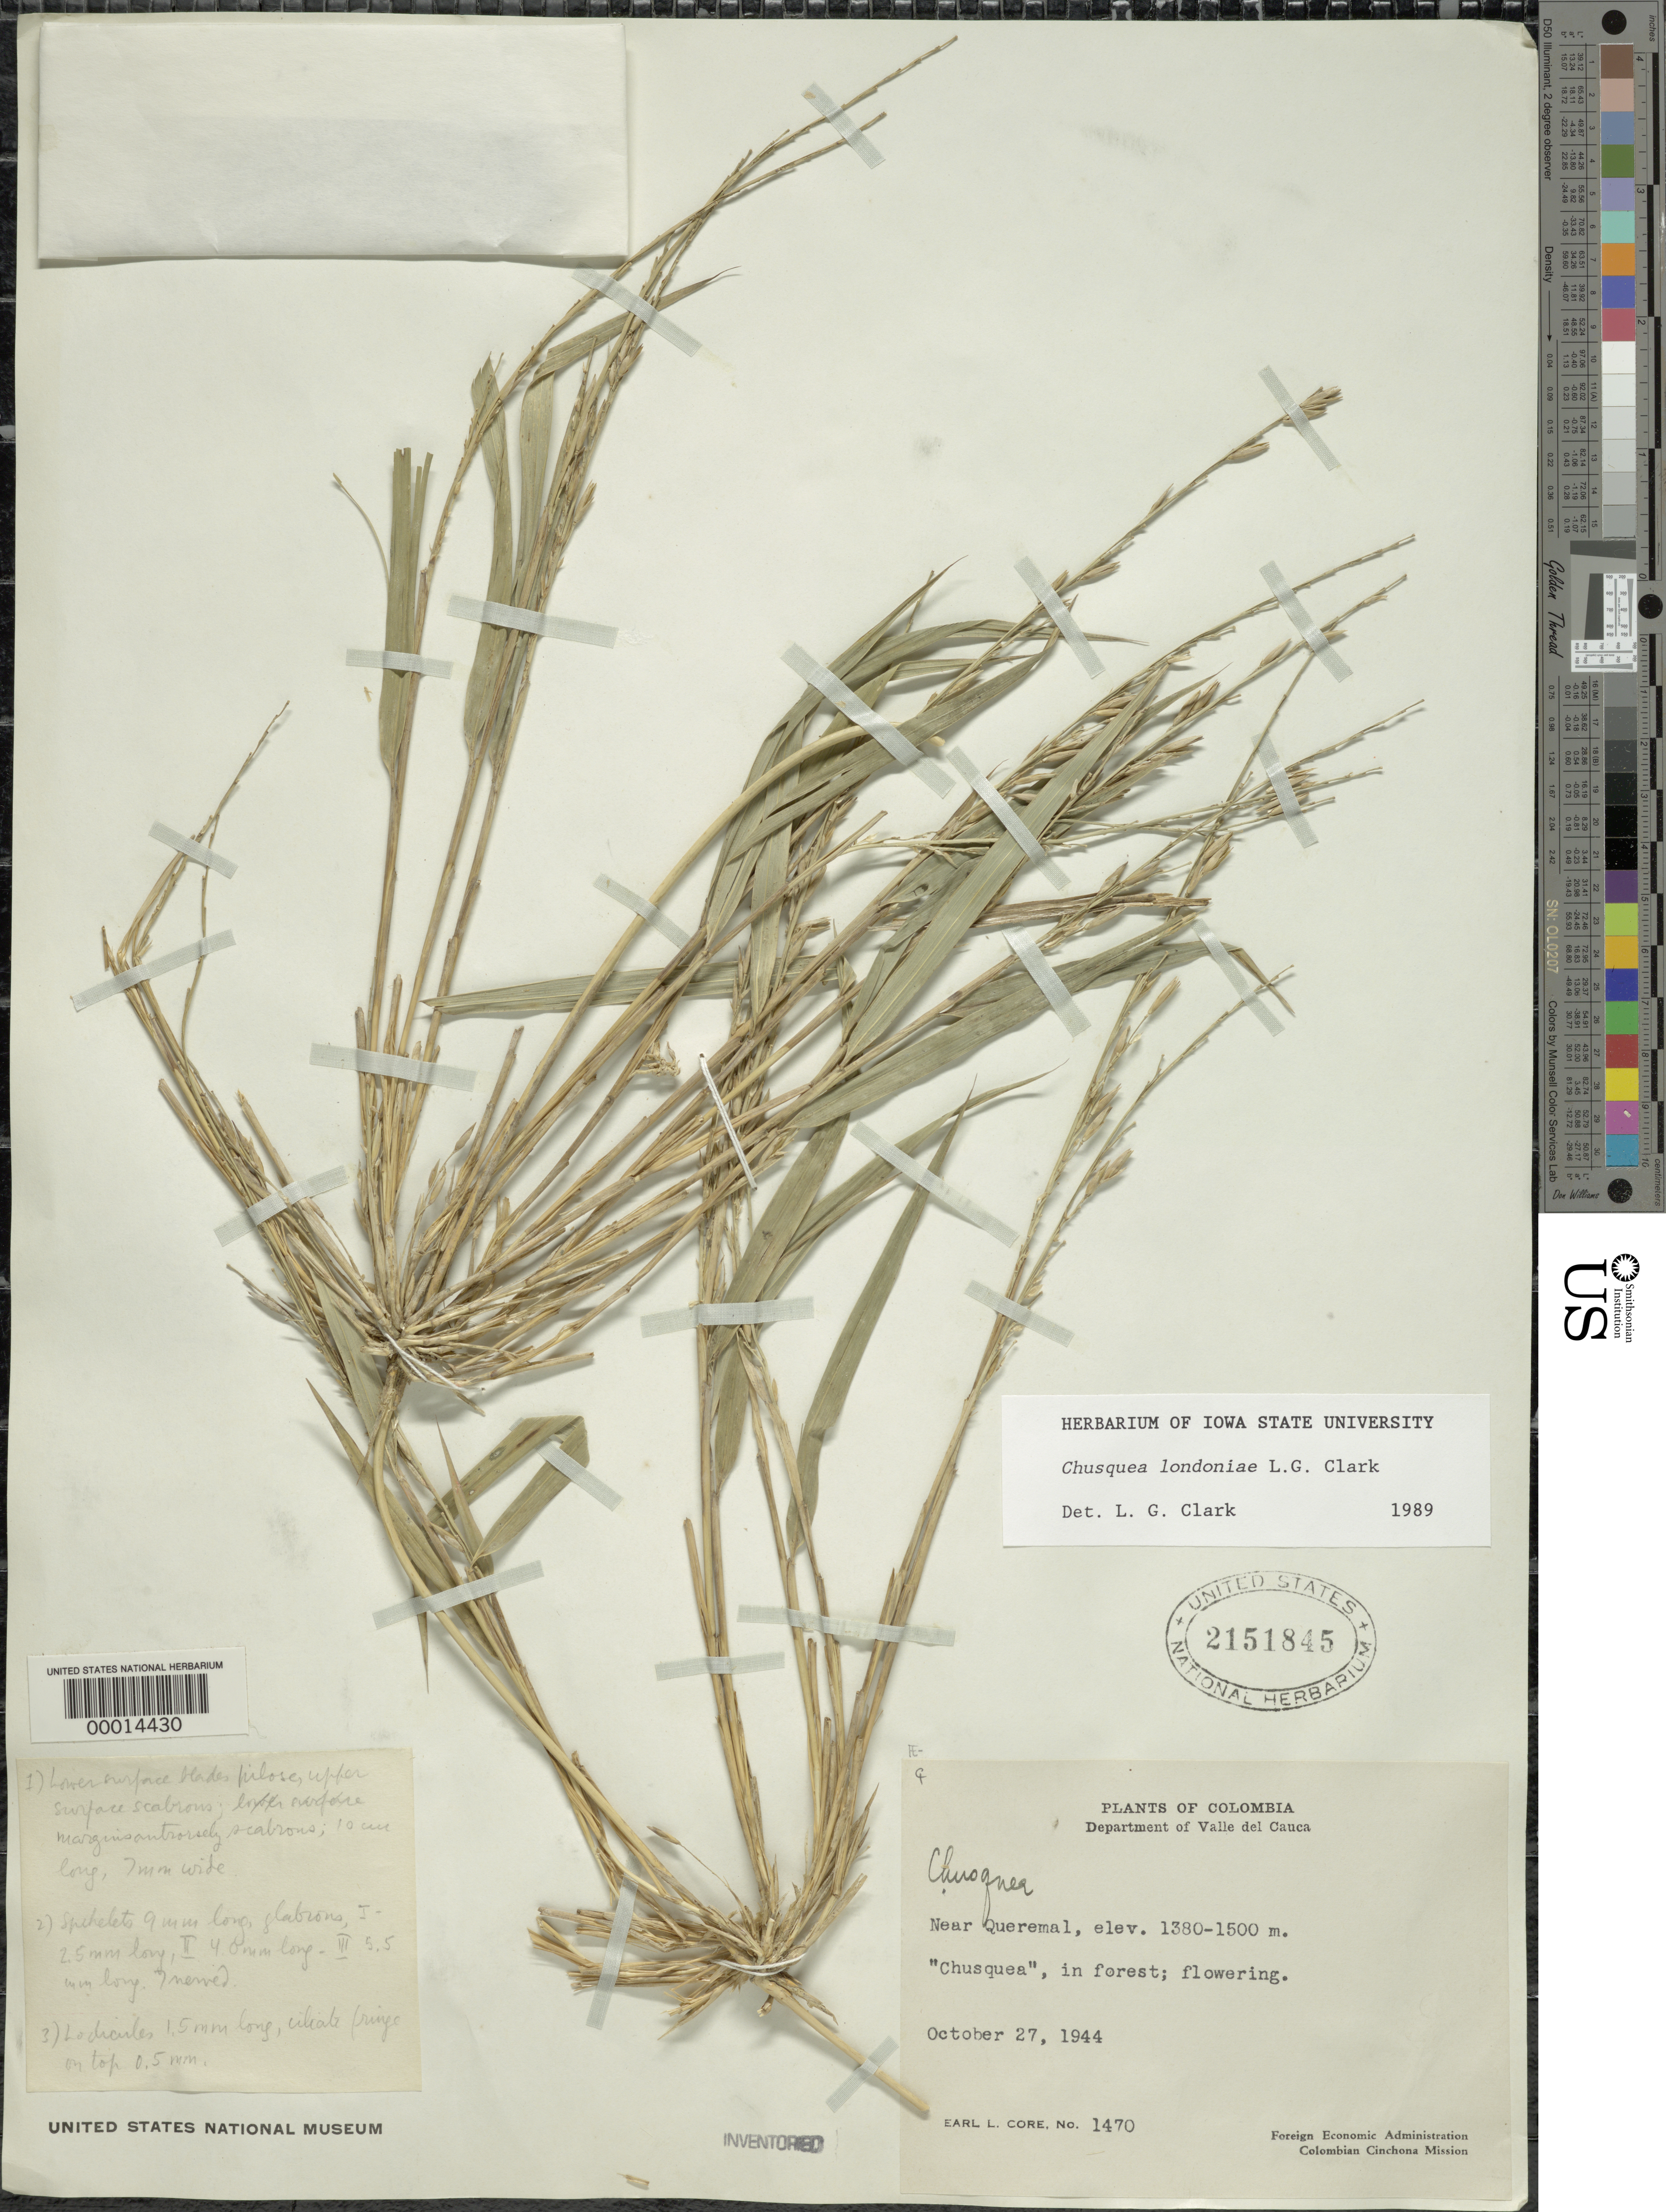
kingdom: Plantae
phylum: Tracheophyta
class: Liliopsida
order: Poales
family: Poaceae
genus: Chusquea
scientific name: Chusquea londoniae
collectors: E. L. Core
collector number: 1470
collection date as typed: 27 Oct 1944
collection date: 1944-10-27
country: Colombia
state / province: Cauca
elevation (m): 1380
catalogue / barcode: US 2151845